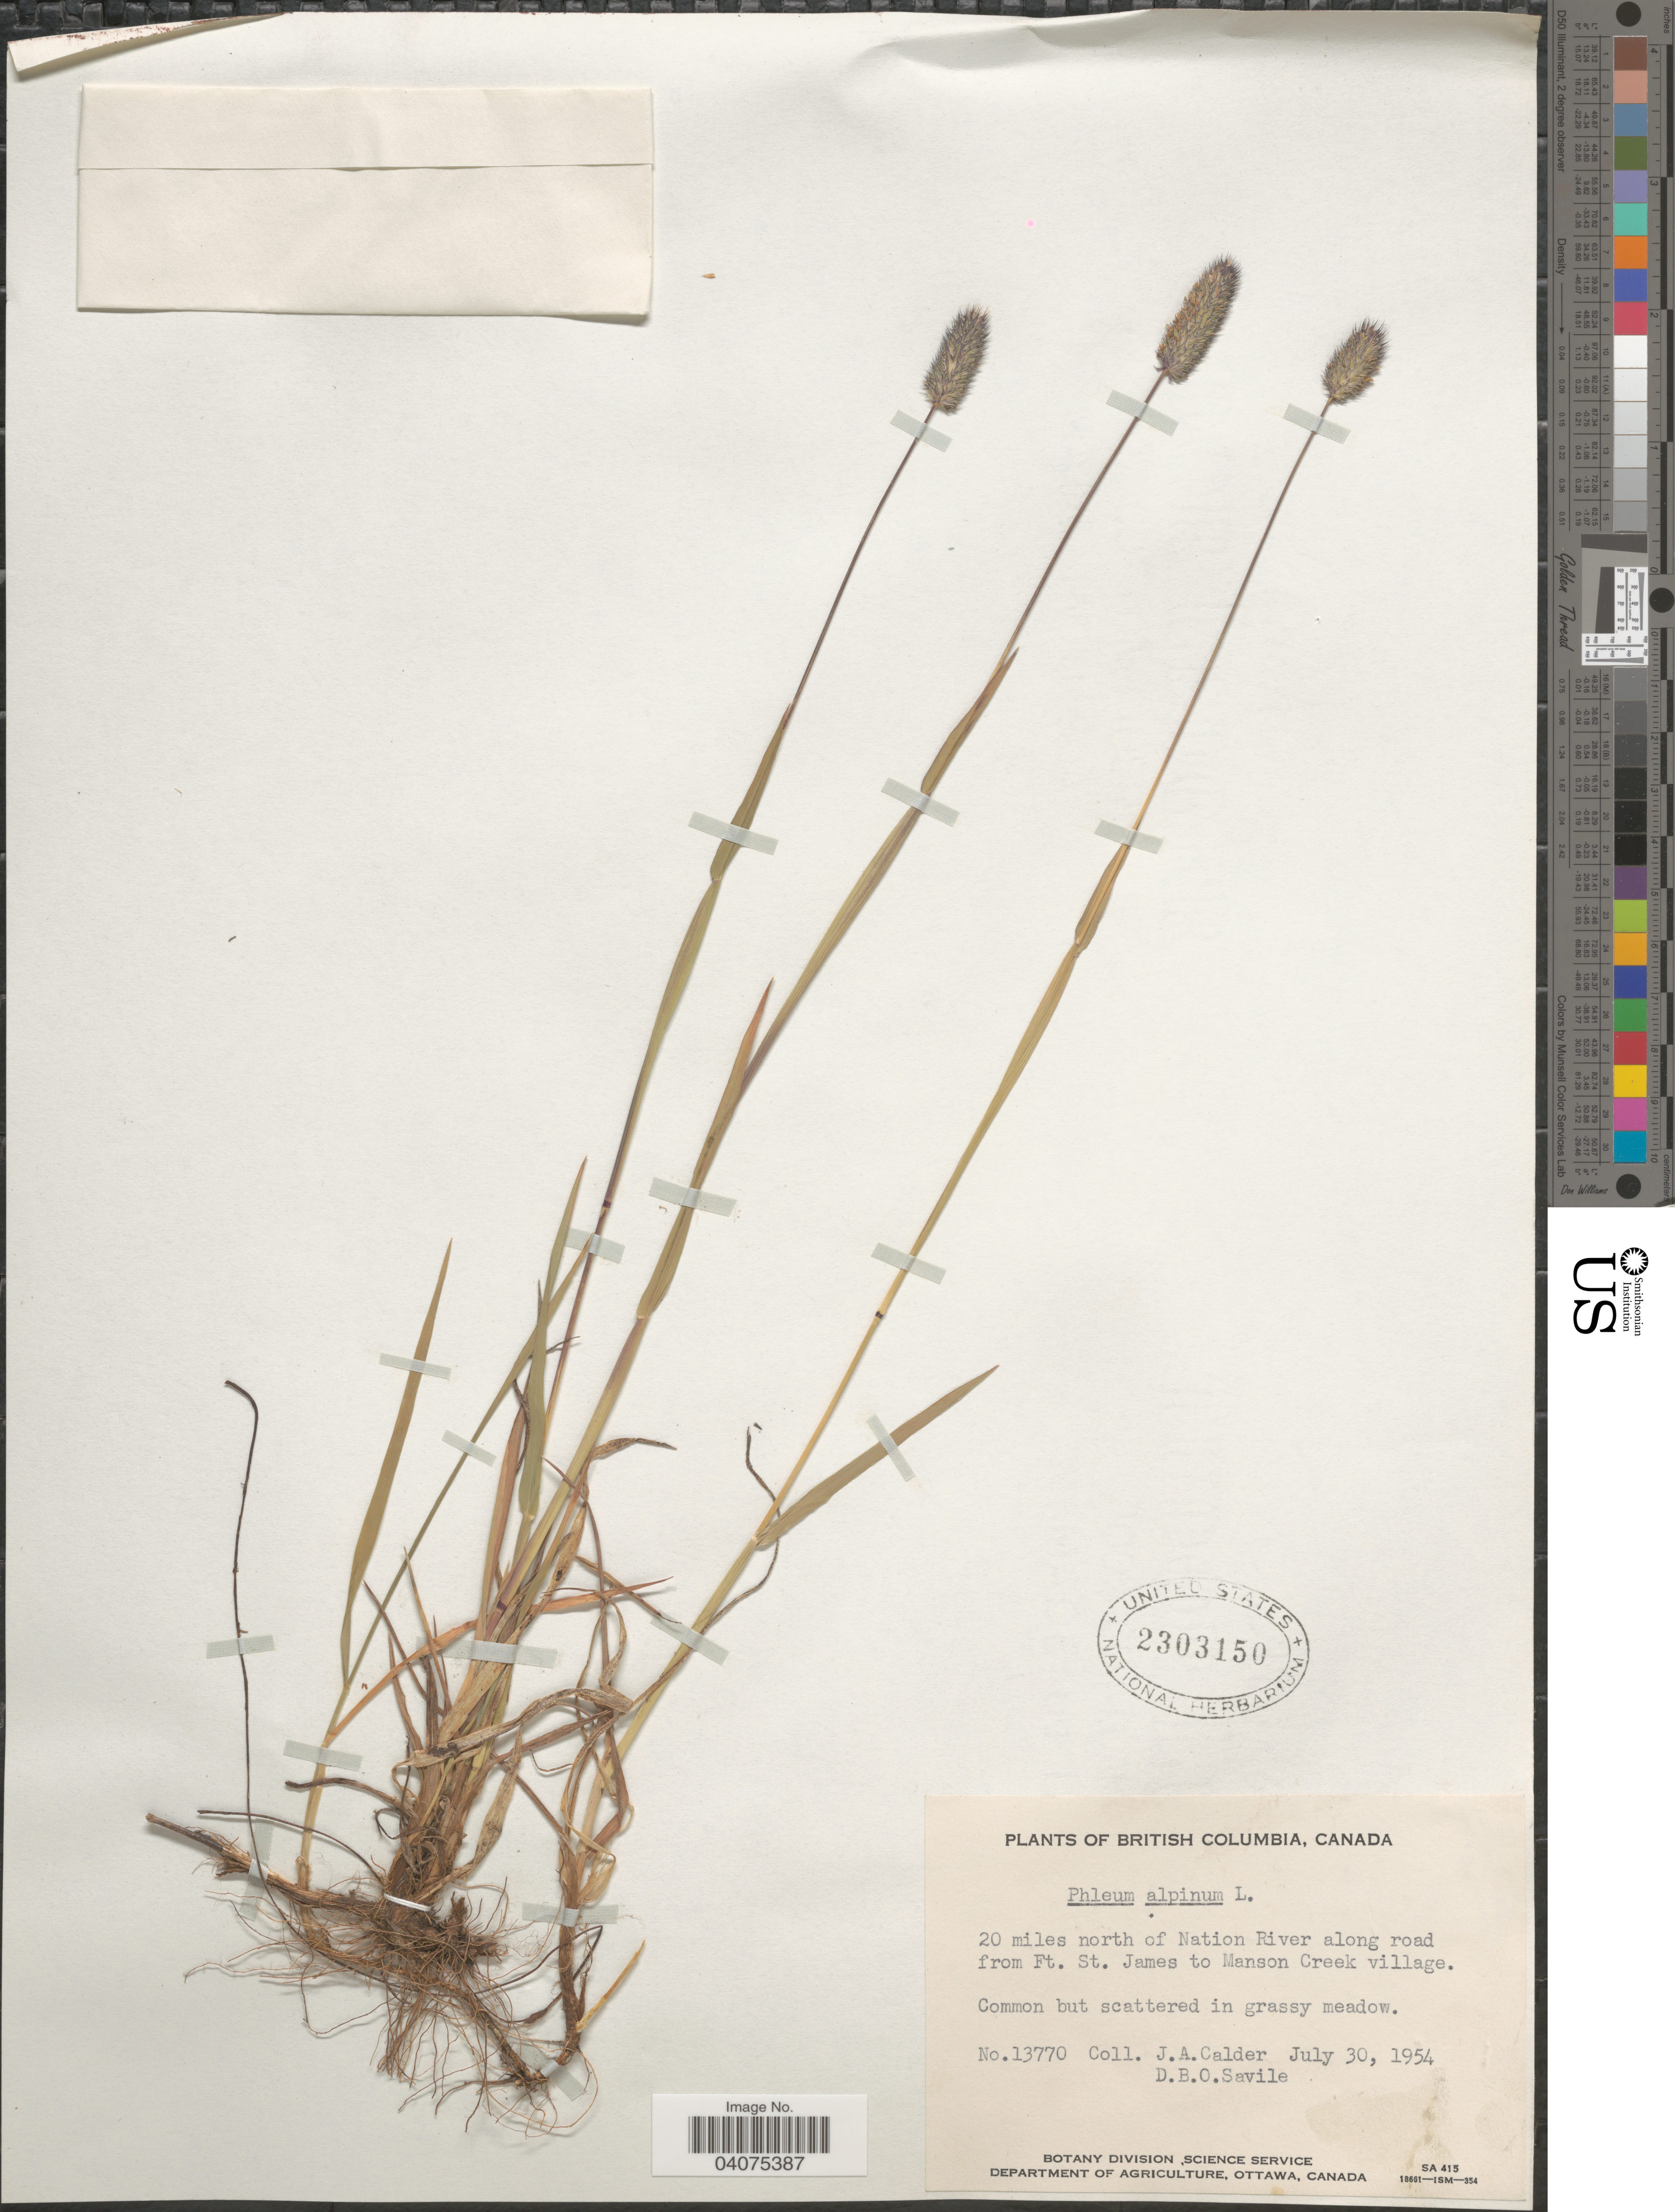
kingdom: Plantae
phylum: Tracheophyta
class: Liliopsida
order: Poales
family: Poaceae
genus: Phleum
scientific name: Phleum alpinum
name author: L.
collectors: J. A. Calder & D. Savile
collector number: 13770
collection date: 1954-07-30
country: Canada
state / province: British Columbia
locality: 20 miles north of Nation River along road from Ft. St. James to Manson Creek village.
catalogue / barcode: US 2303150